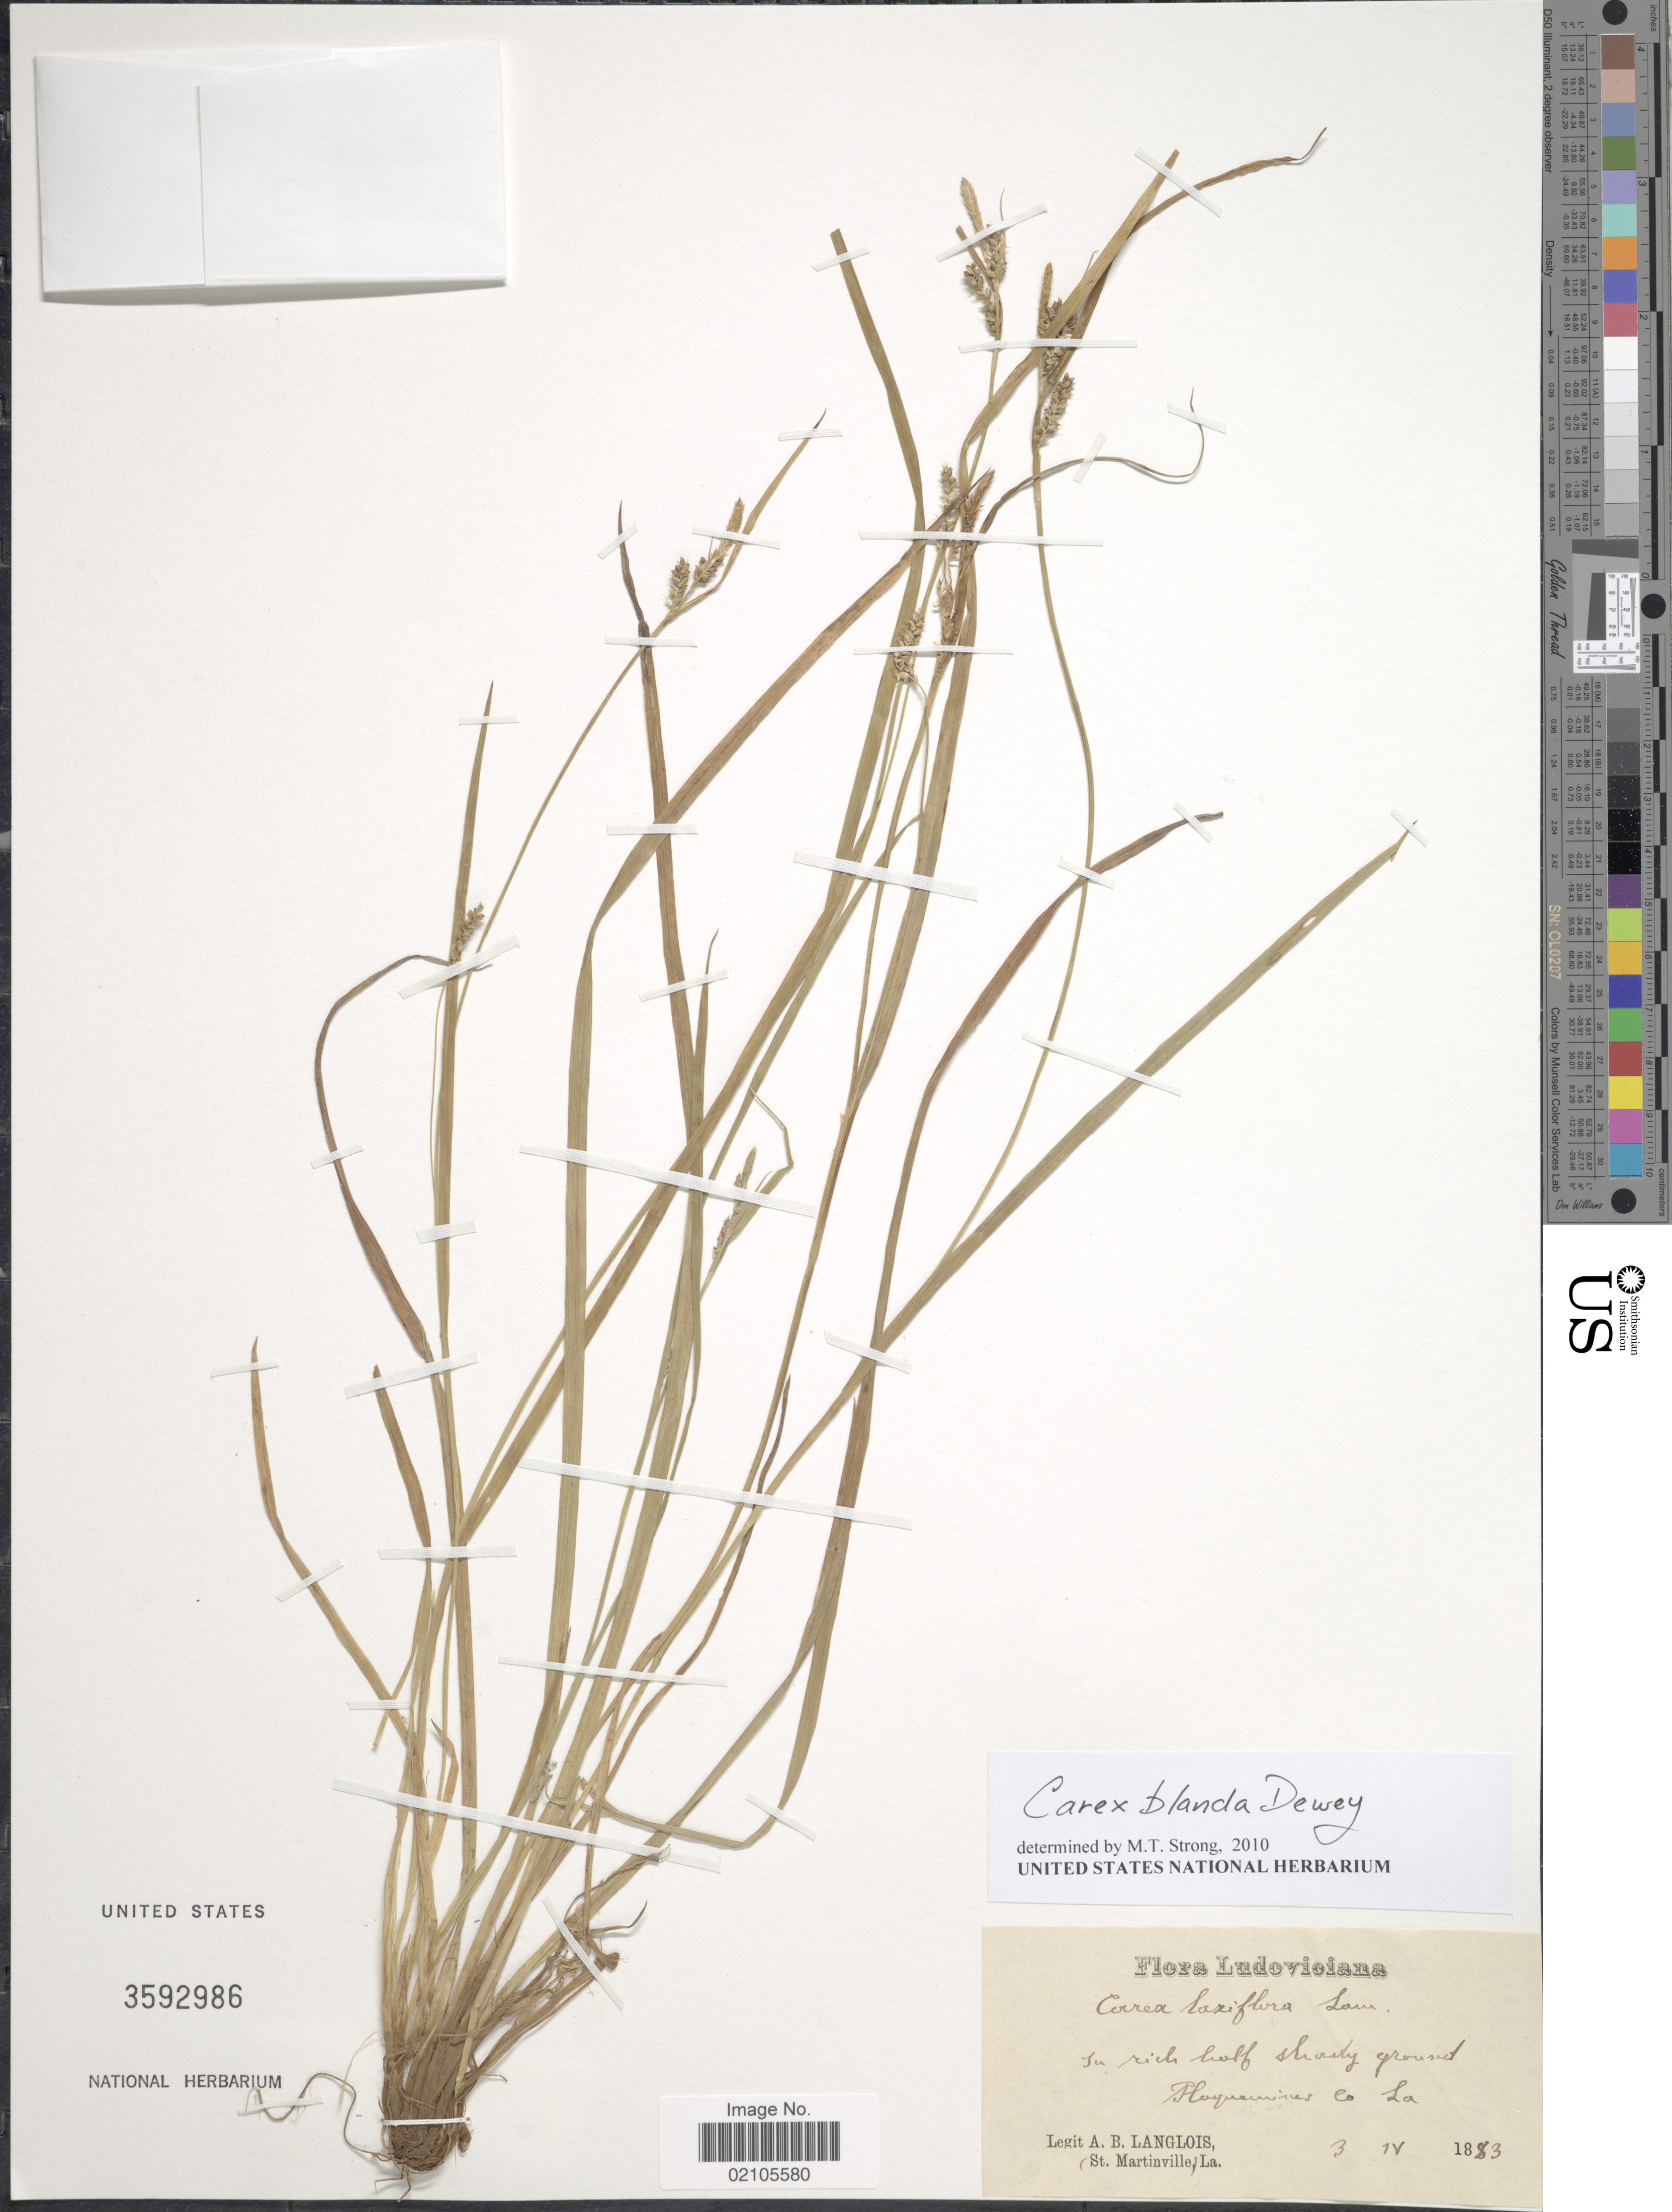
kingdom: Plantae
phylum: Tracheophyta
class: Liliopsida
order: Poales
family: Cyperaceae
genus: Carex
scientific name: Carex blanda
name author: Dewey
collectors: A. Langlois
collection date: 1883-04-03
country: United States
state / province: Louisiana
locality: Plaquemines Co.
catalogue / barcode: US 3592986